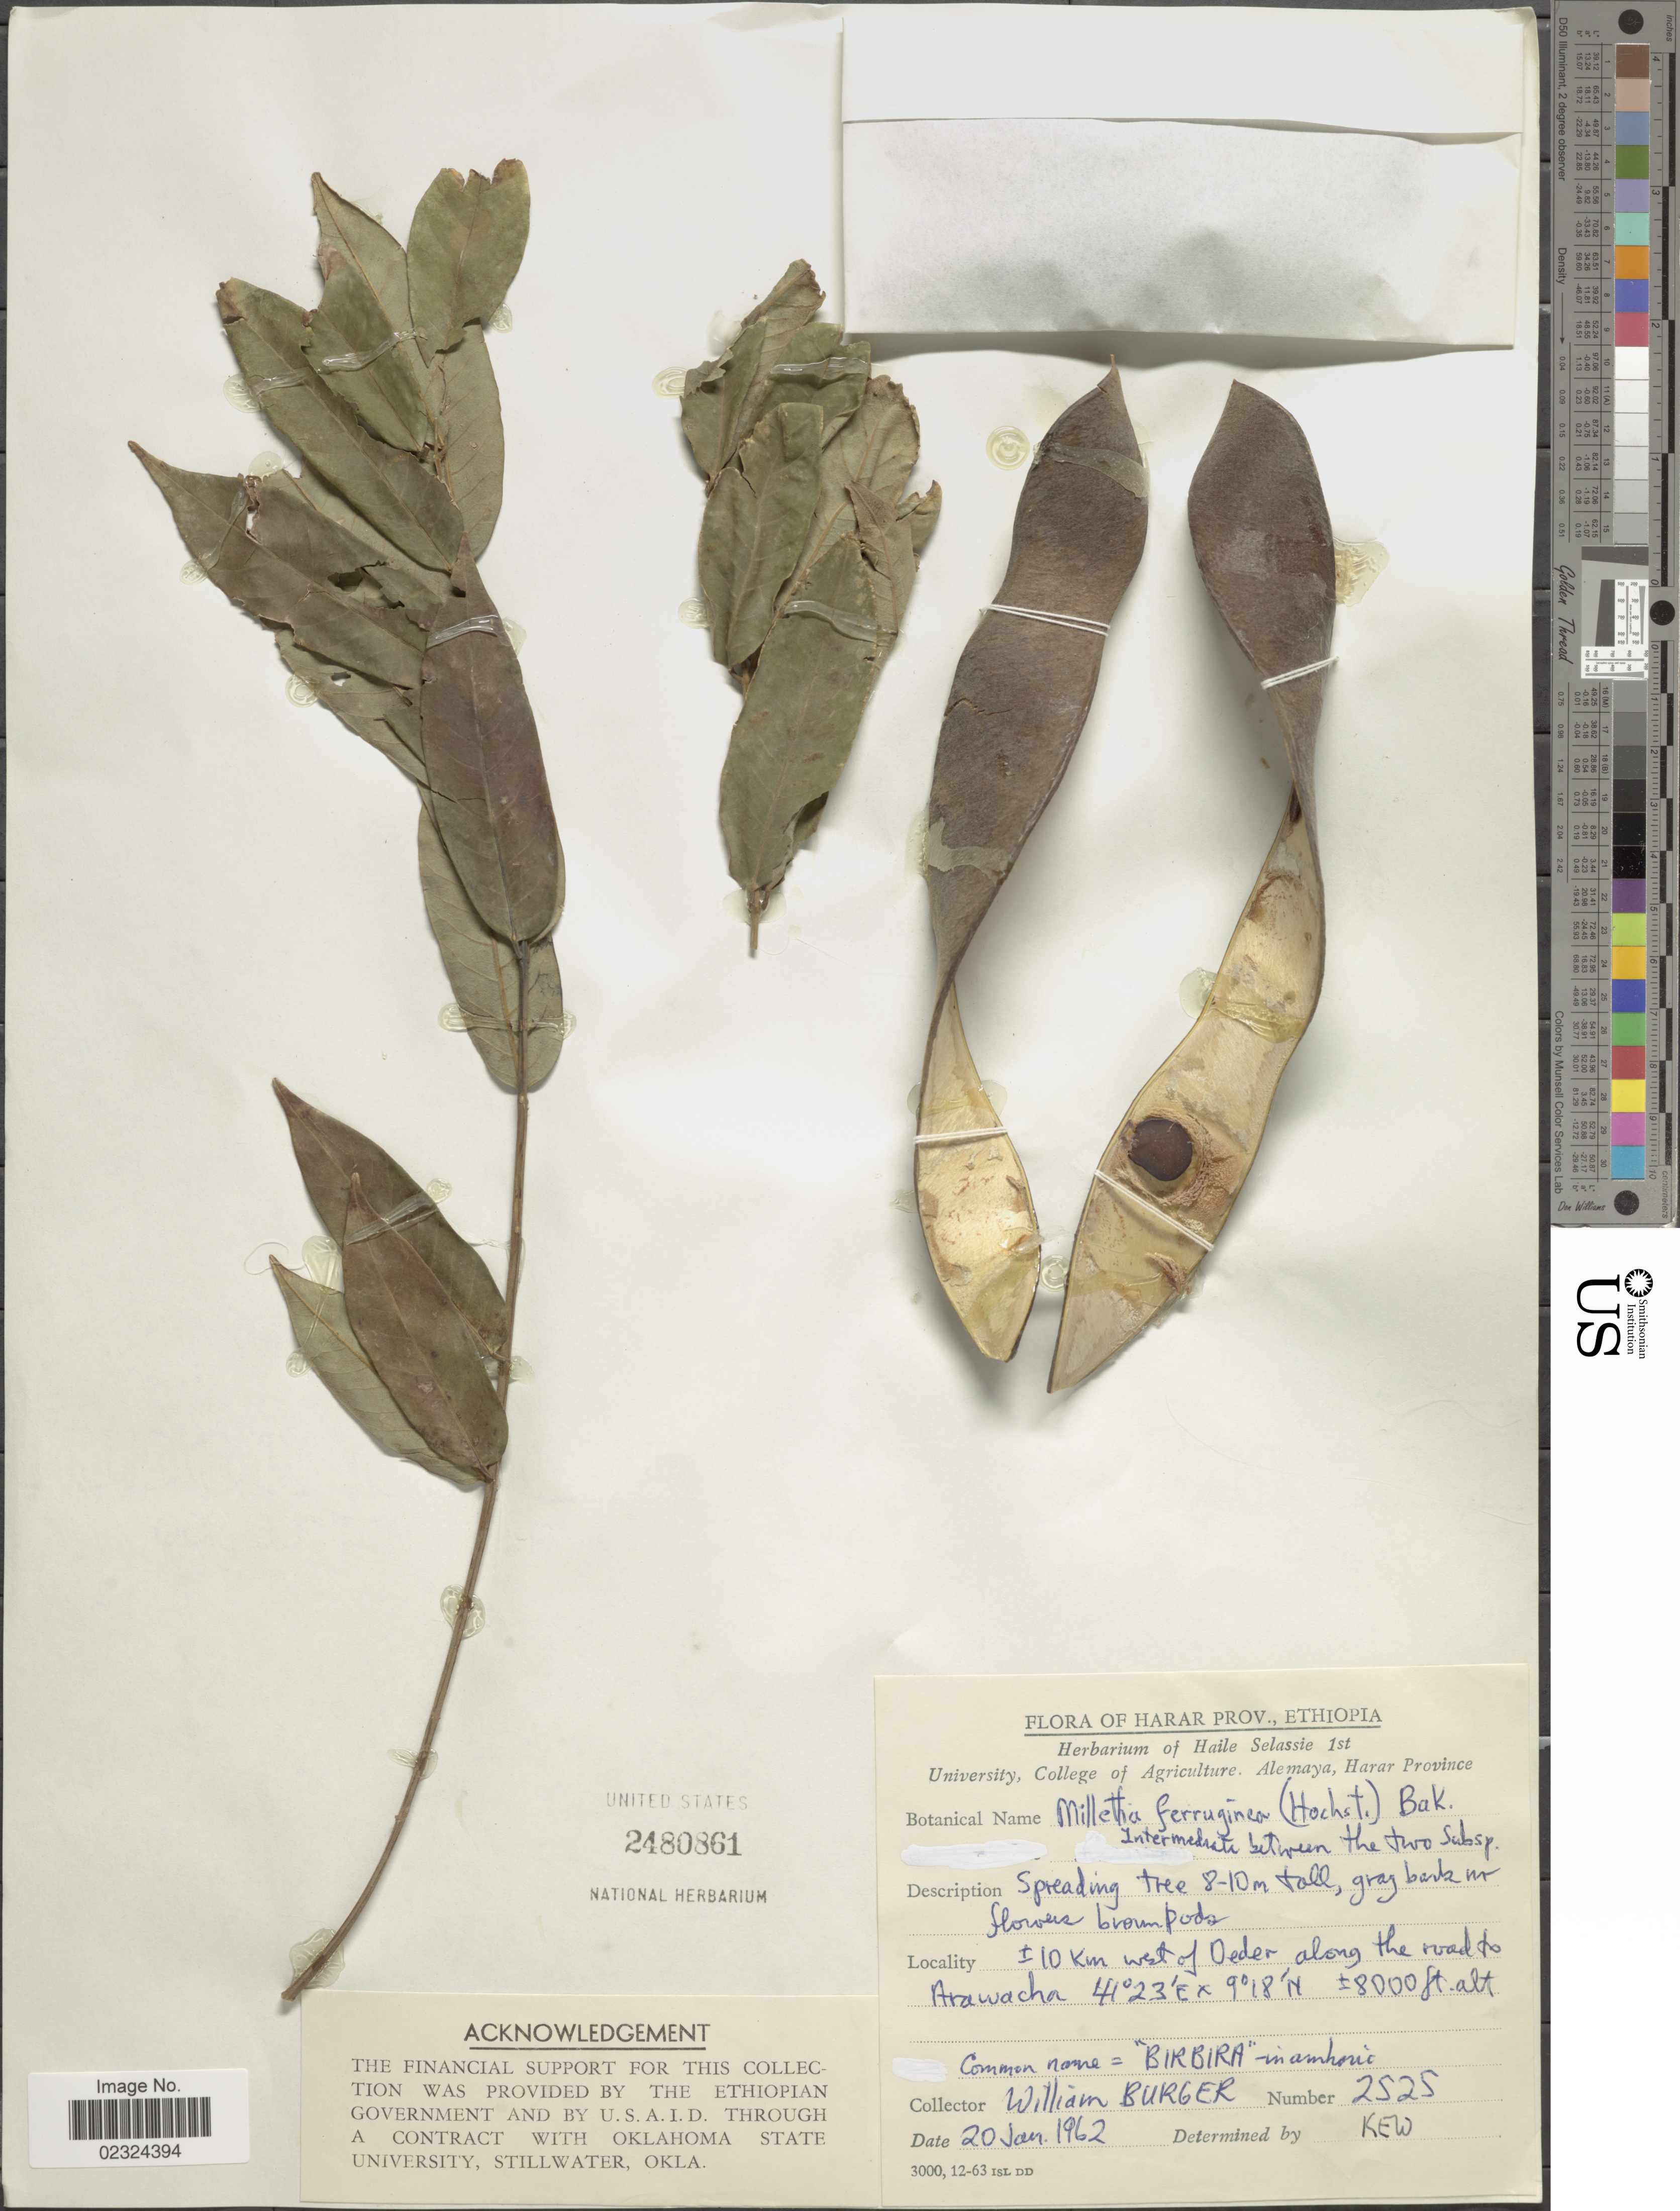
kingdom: Plantae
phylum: Tracheophyta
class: Magnoliopsida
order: Fabales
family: Fabaceae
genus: Millettia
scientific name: Millettia sp.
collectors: W. Burger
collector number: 2525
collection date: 1962-01-20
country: Ethiopia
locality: Harar Prov. ± 10 Km west of Deder, along the road to Arawacha.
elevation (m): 2438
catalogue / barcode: US 2480861